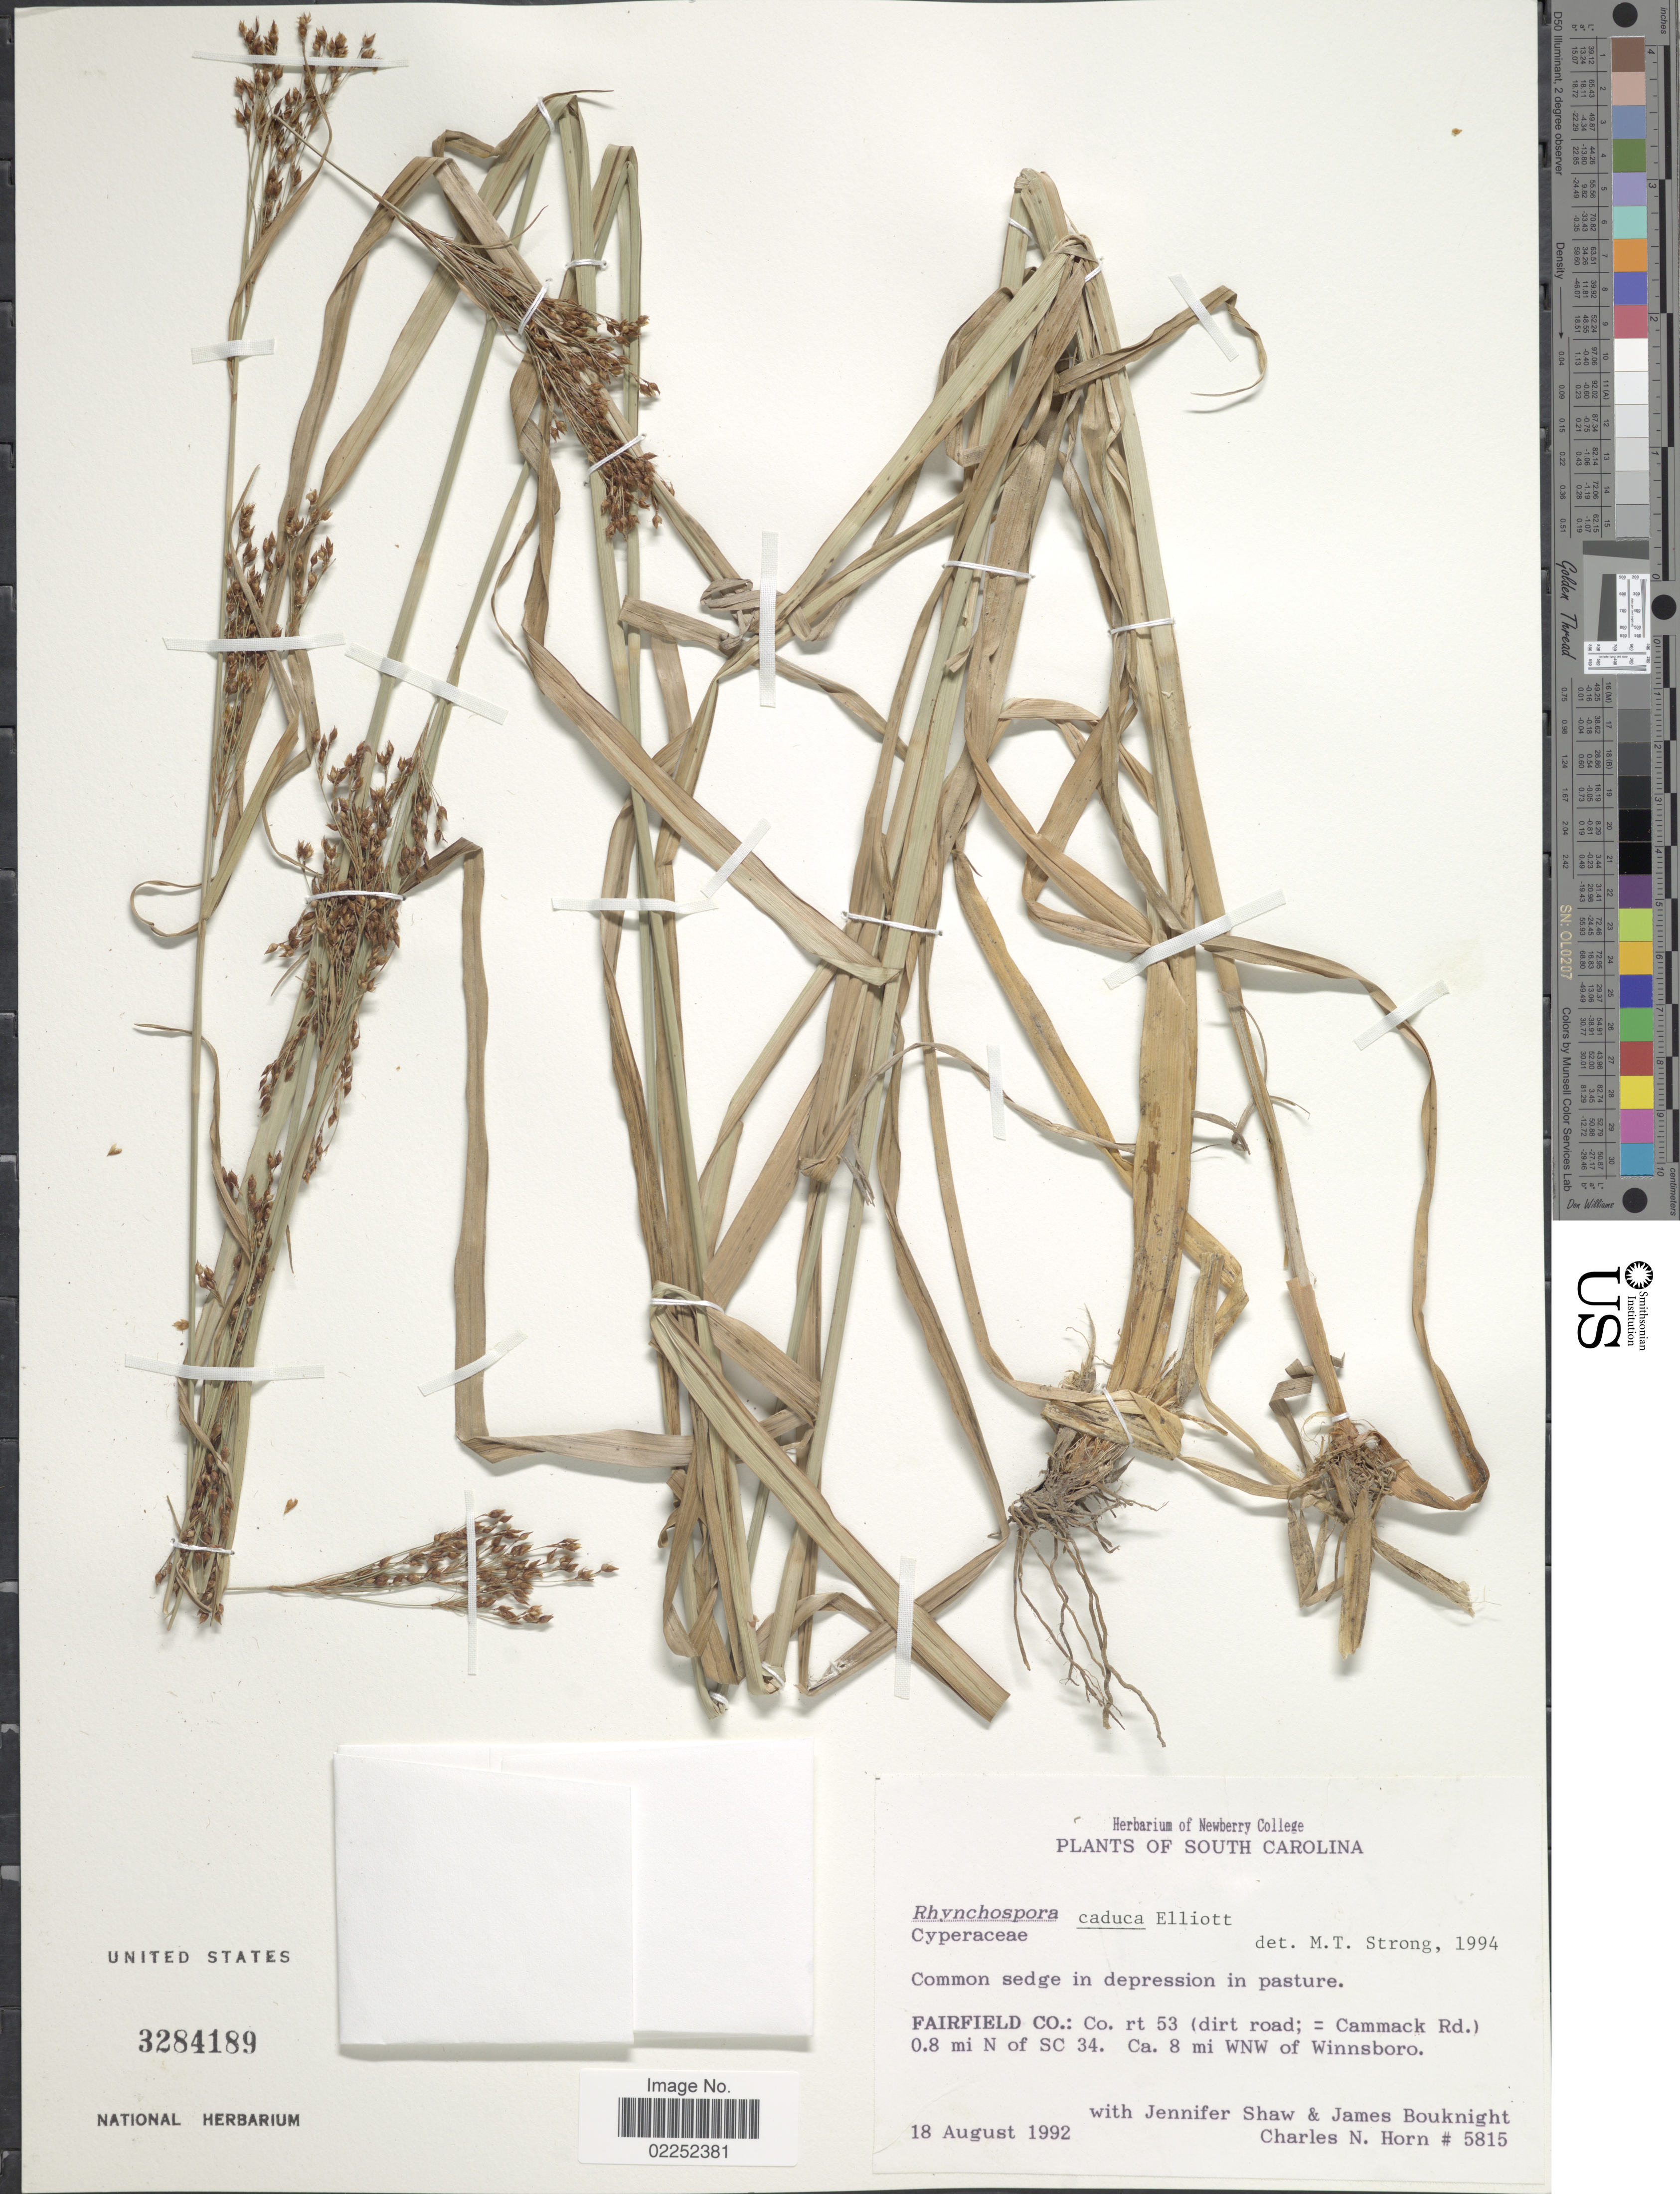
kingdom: Plantae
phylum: Tracheophyta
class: Liliopsida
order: Poales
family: Cyperaceae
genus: Rhynchospora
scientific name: Rhynchospora caduca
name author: Elliott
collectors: C. N. Horn, J. Shaw & J. Bouknight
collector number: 5815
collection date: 1992-08-18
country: United States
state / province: South Carolina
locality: Common sedge in depression in pasture, Fairfield Co: Co rt 53 (dirt road; = Cammack Rd.) 0.8 mi N of SC 34. Ca 8 mi WNW of Winnsboro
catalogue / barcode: US 3284189